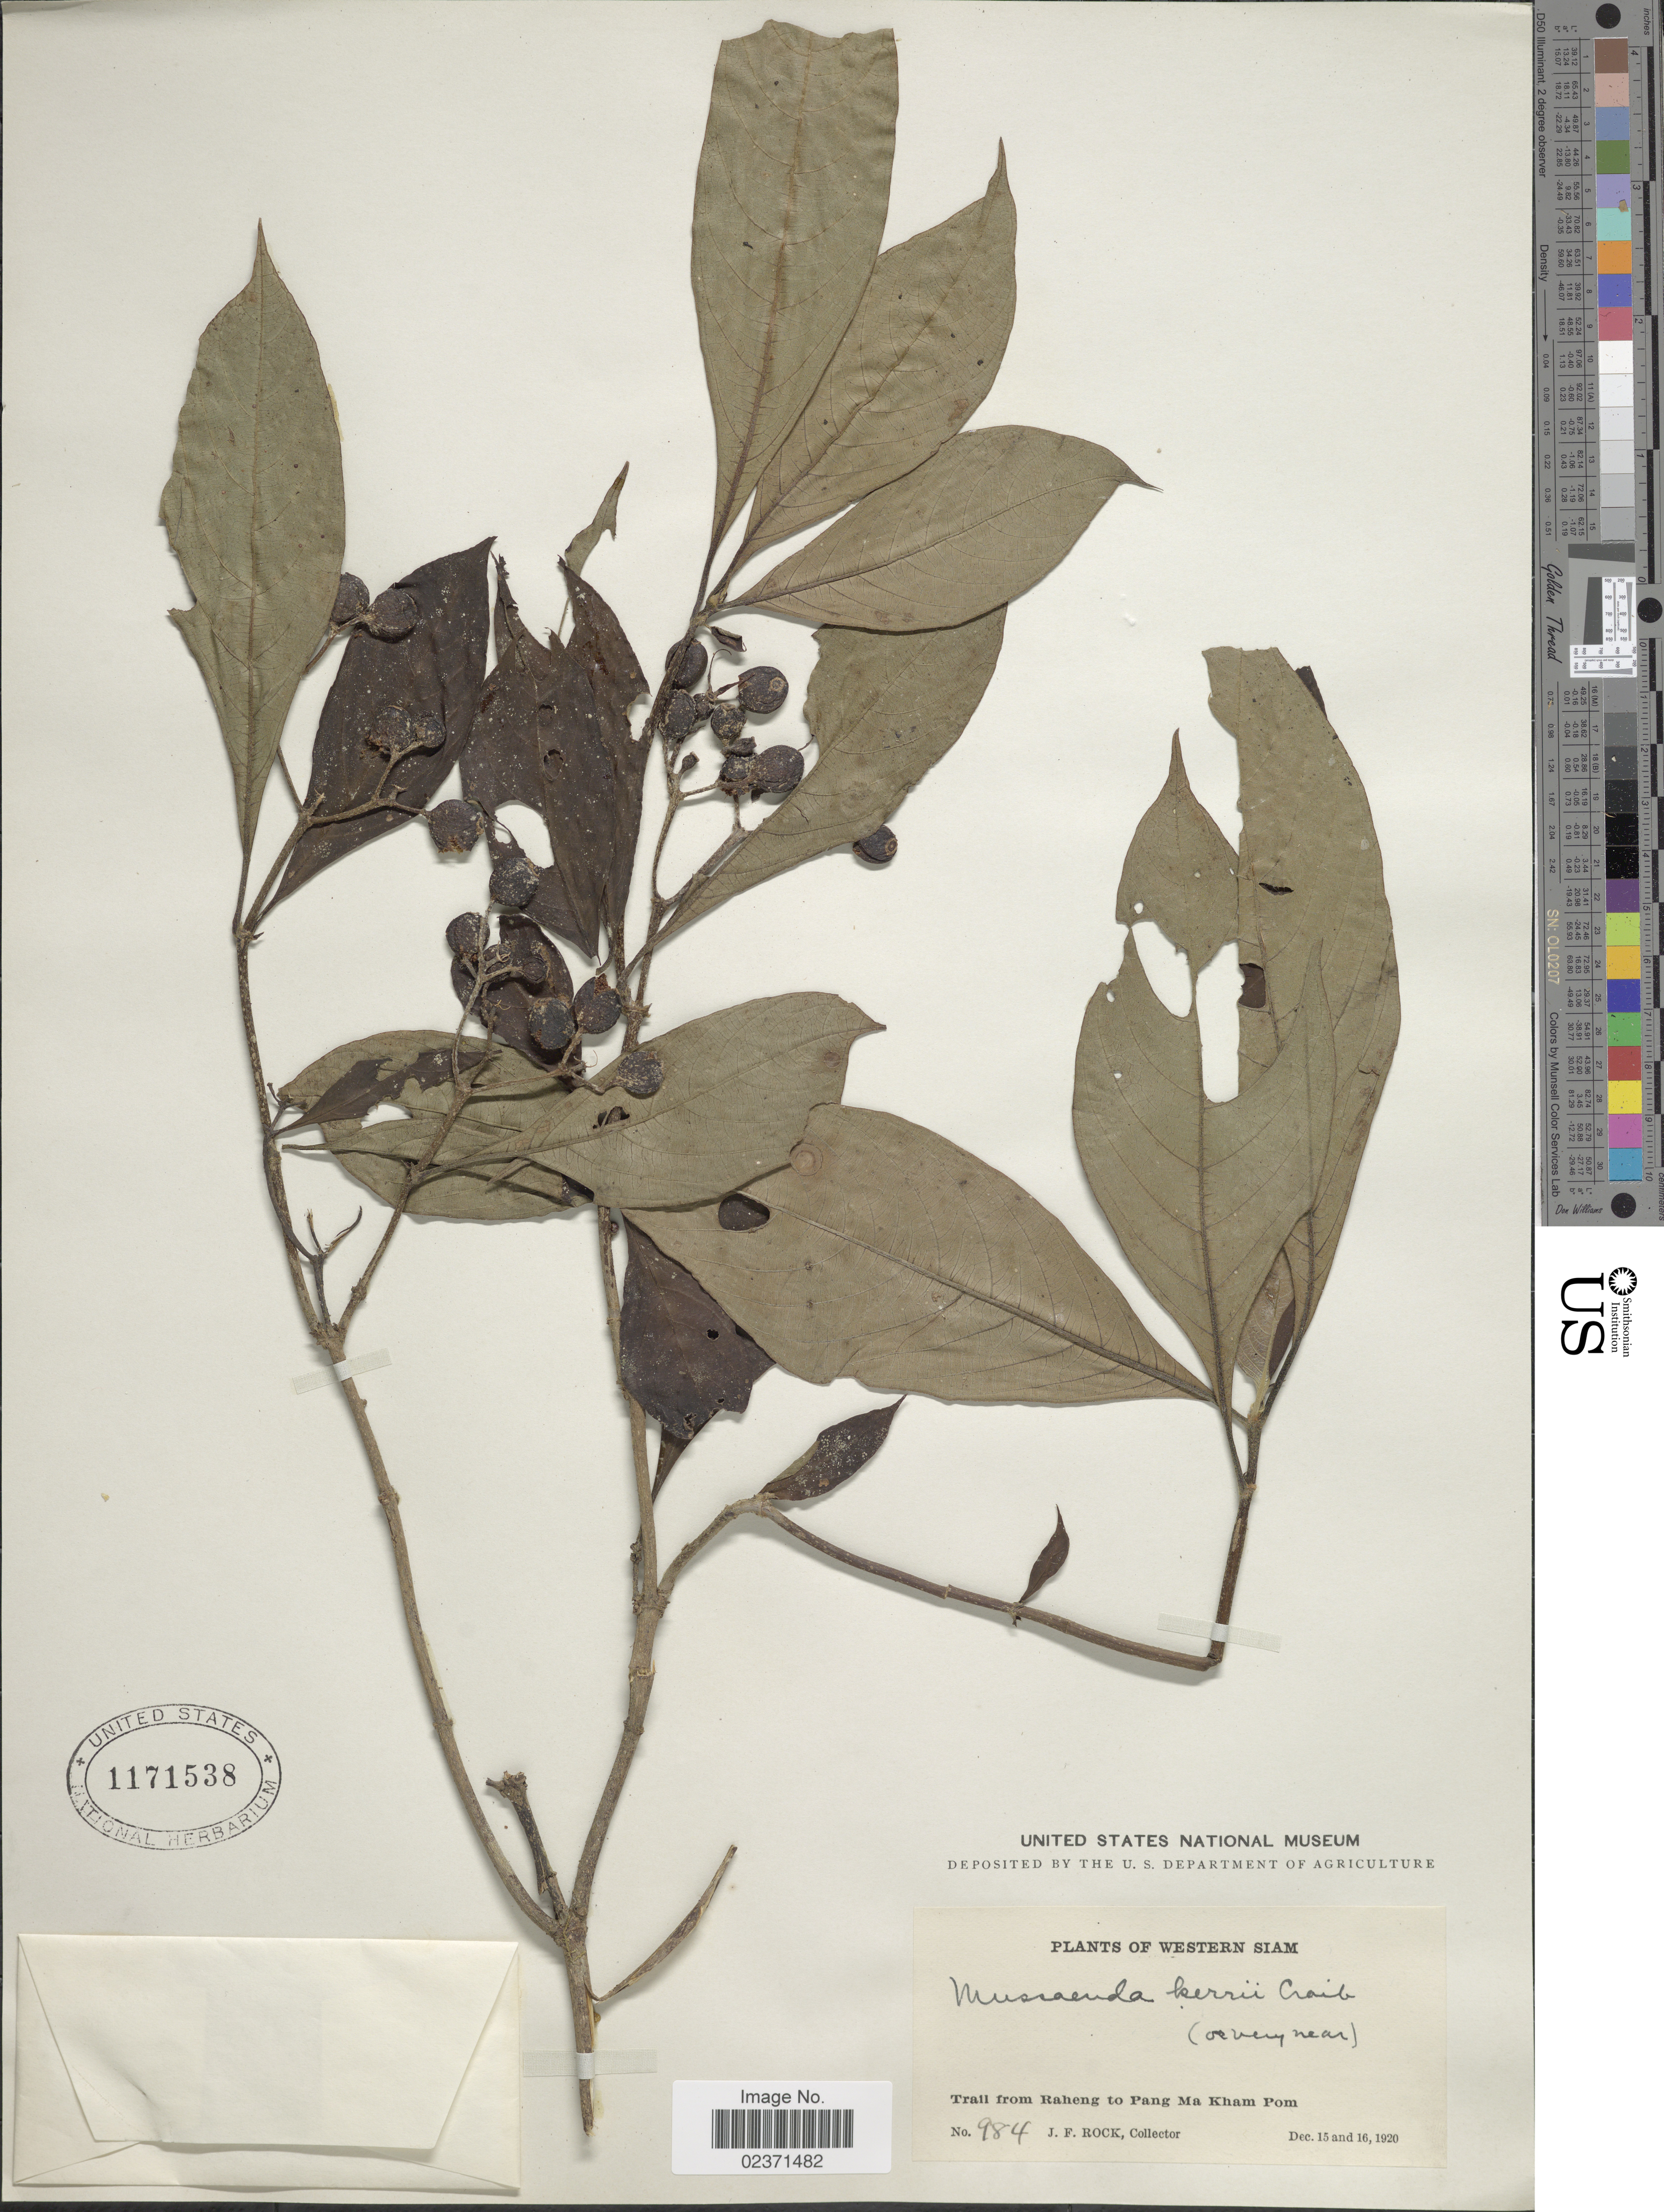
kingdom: Plantae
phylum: Tracheophyta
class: Magnoliopsida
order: Gentianales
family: Rubiaceae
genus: Mussaenda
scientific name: Mussaenda kerrii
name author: Craib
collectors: J. Rock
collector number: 984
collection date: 1920-12-15/1920-12-16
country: Thailand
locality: Western Siam. Trail from Raheng to Pang Ma Kham Pom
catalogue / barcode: US 1171538